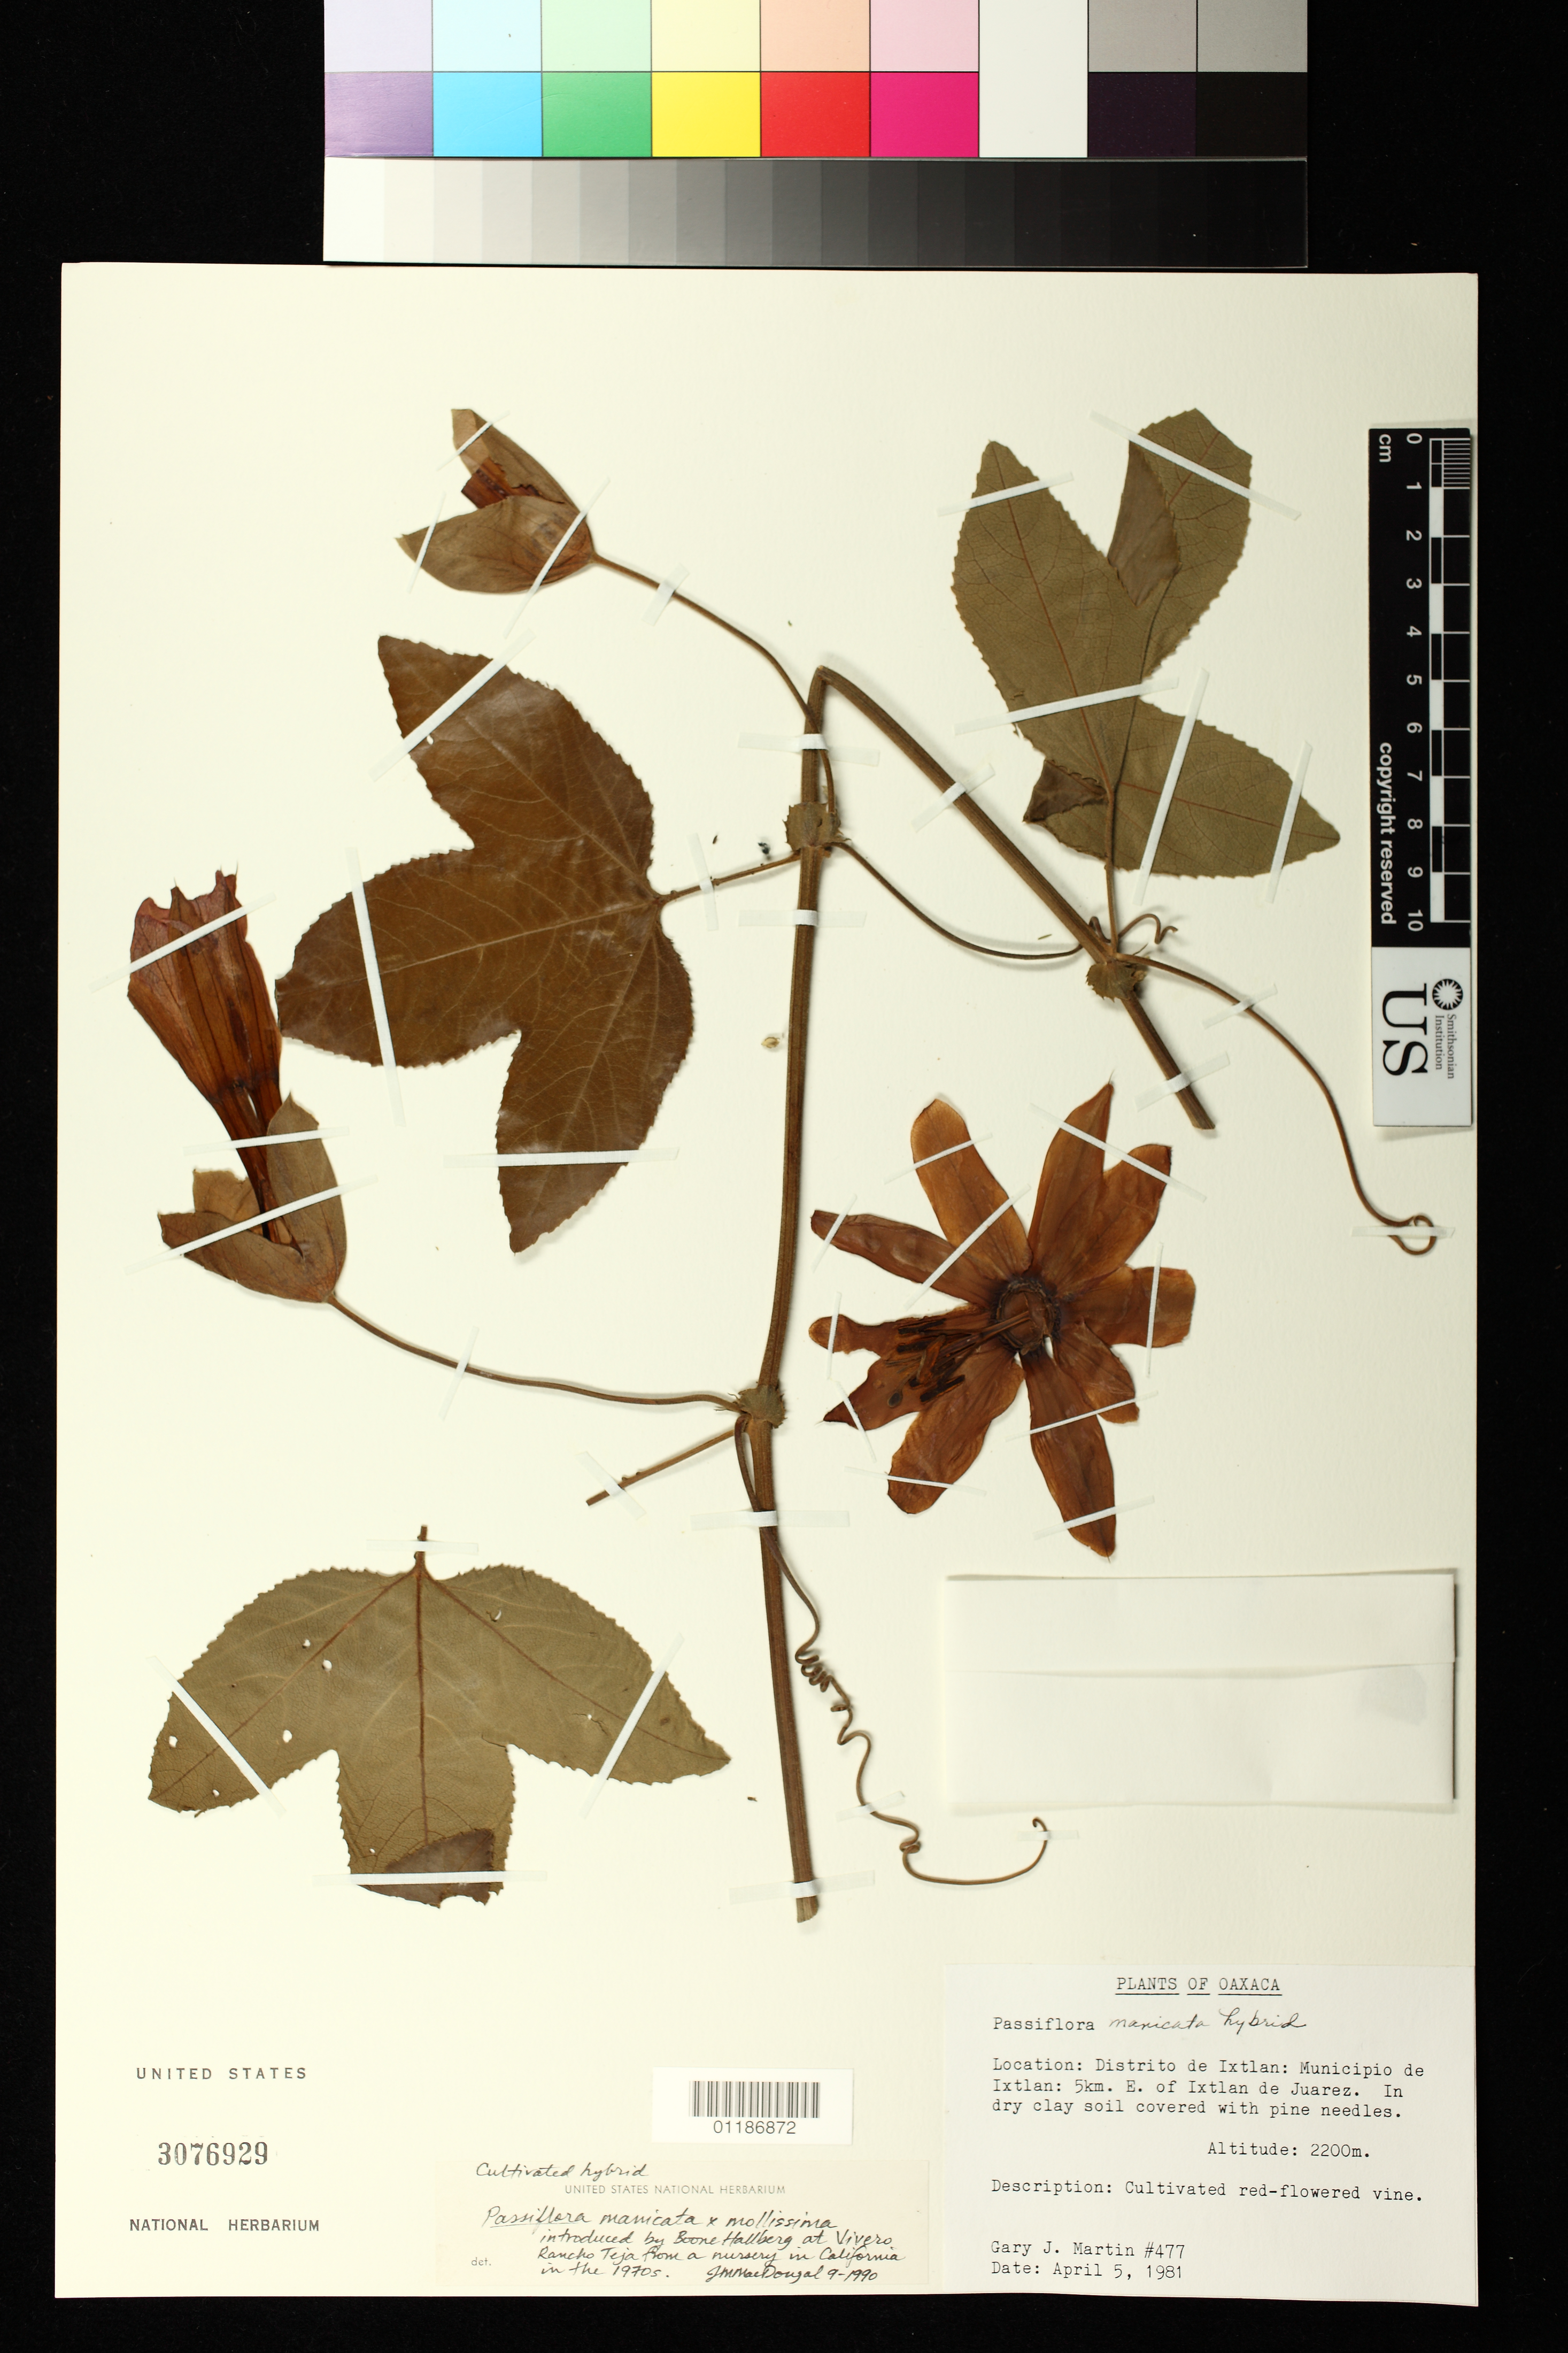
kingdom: Plantae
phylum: Tracheophyta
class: Magnoliopsida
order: Malpighiales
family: Passifloraceae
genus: Passiflora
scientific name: Passiflora manicata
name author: (Juss.) Pers.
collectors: G. J. Martin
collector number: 477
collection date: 1981-04-05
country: Mexico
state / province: Oaxaca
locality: Distrito de Ixtlan; Municipio de Ixtlan: 5km E. of Ixtlan de Juarez in dry clay soil covered with pine needles.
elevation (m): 2200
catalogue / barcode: US 3076929